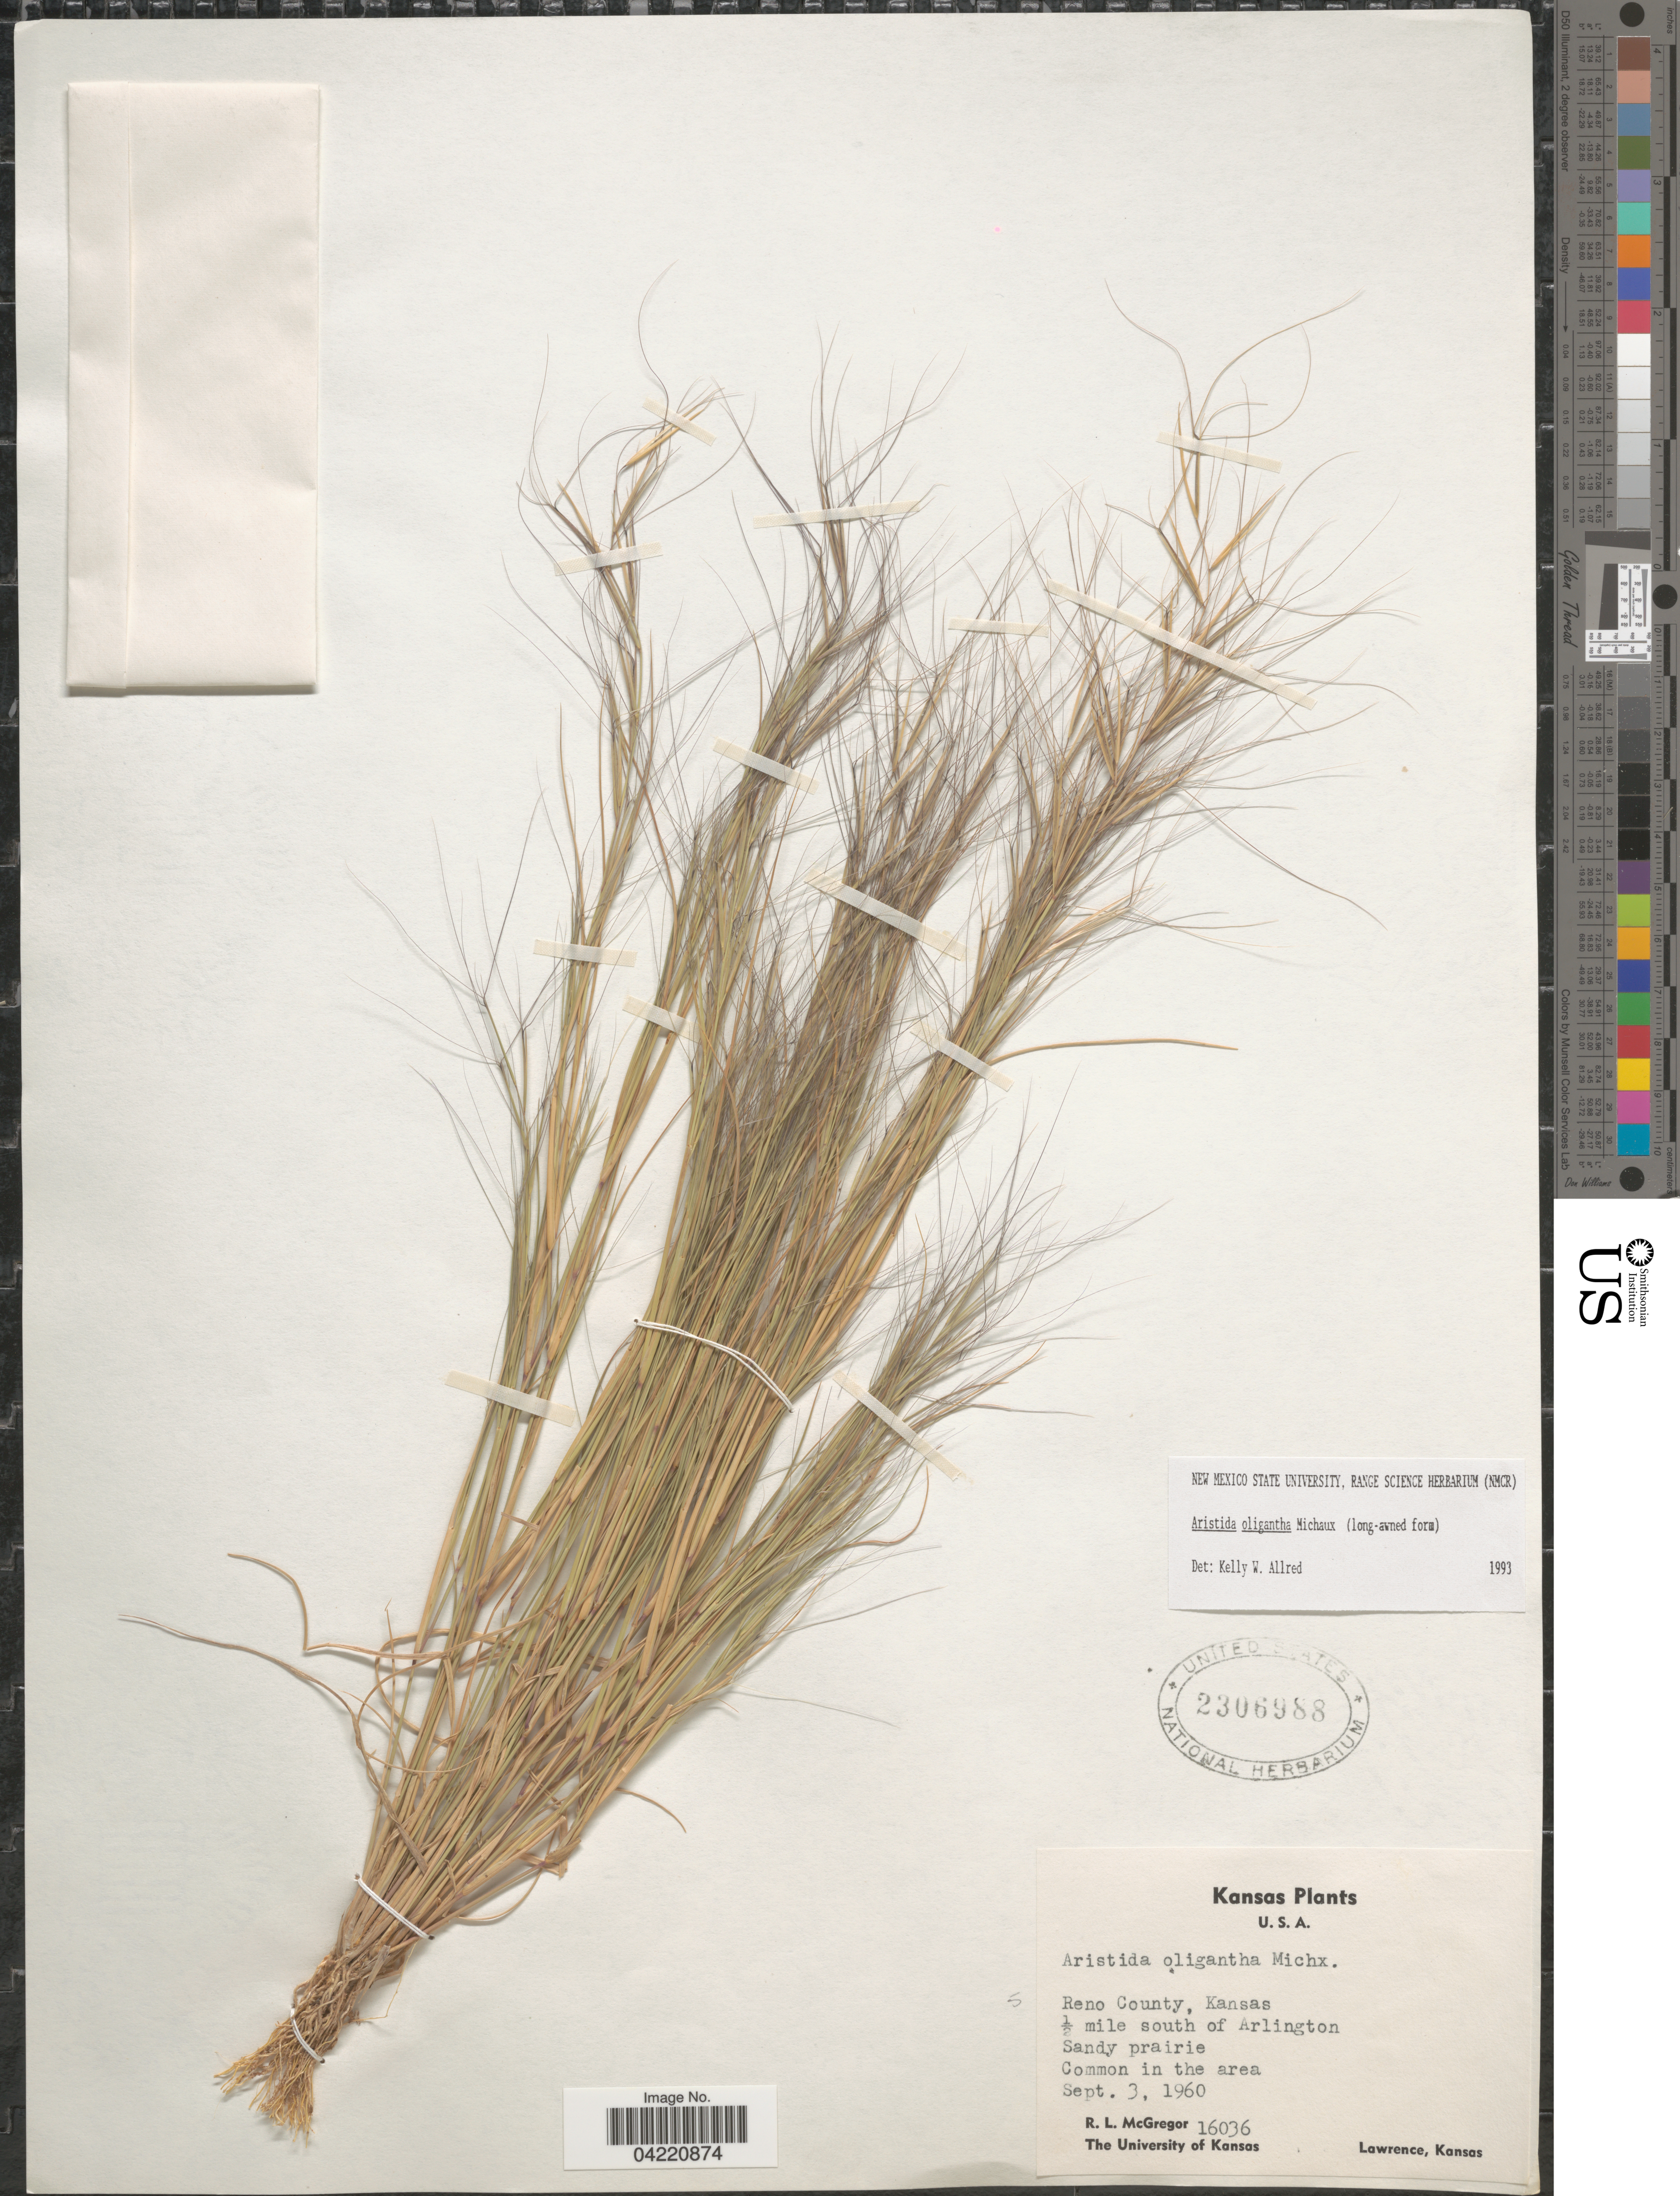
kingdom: Plantae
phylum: Tracheophyta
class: Liliopsida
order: Poales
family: Poaceae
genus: Aristida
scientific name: Aristida oligantha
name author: Michx.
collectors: R. McGregor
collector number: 16036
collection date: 1960-09-03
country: United States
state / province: Kansas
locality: Reno County. ½ mile south of Arlington.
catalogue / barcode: US 2306988